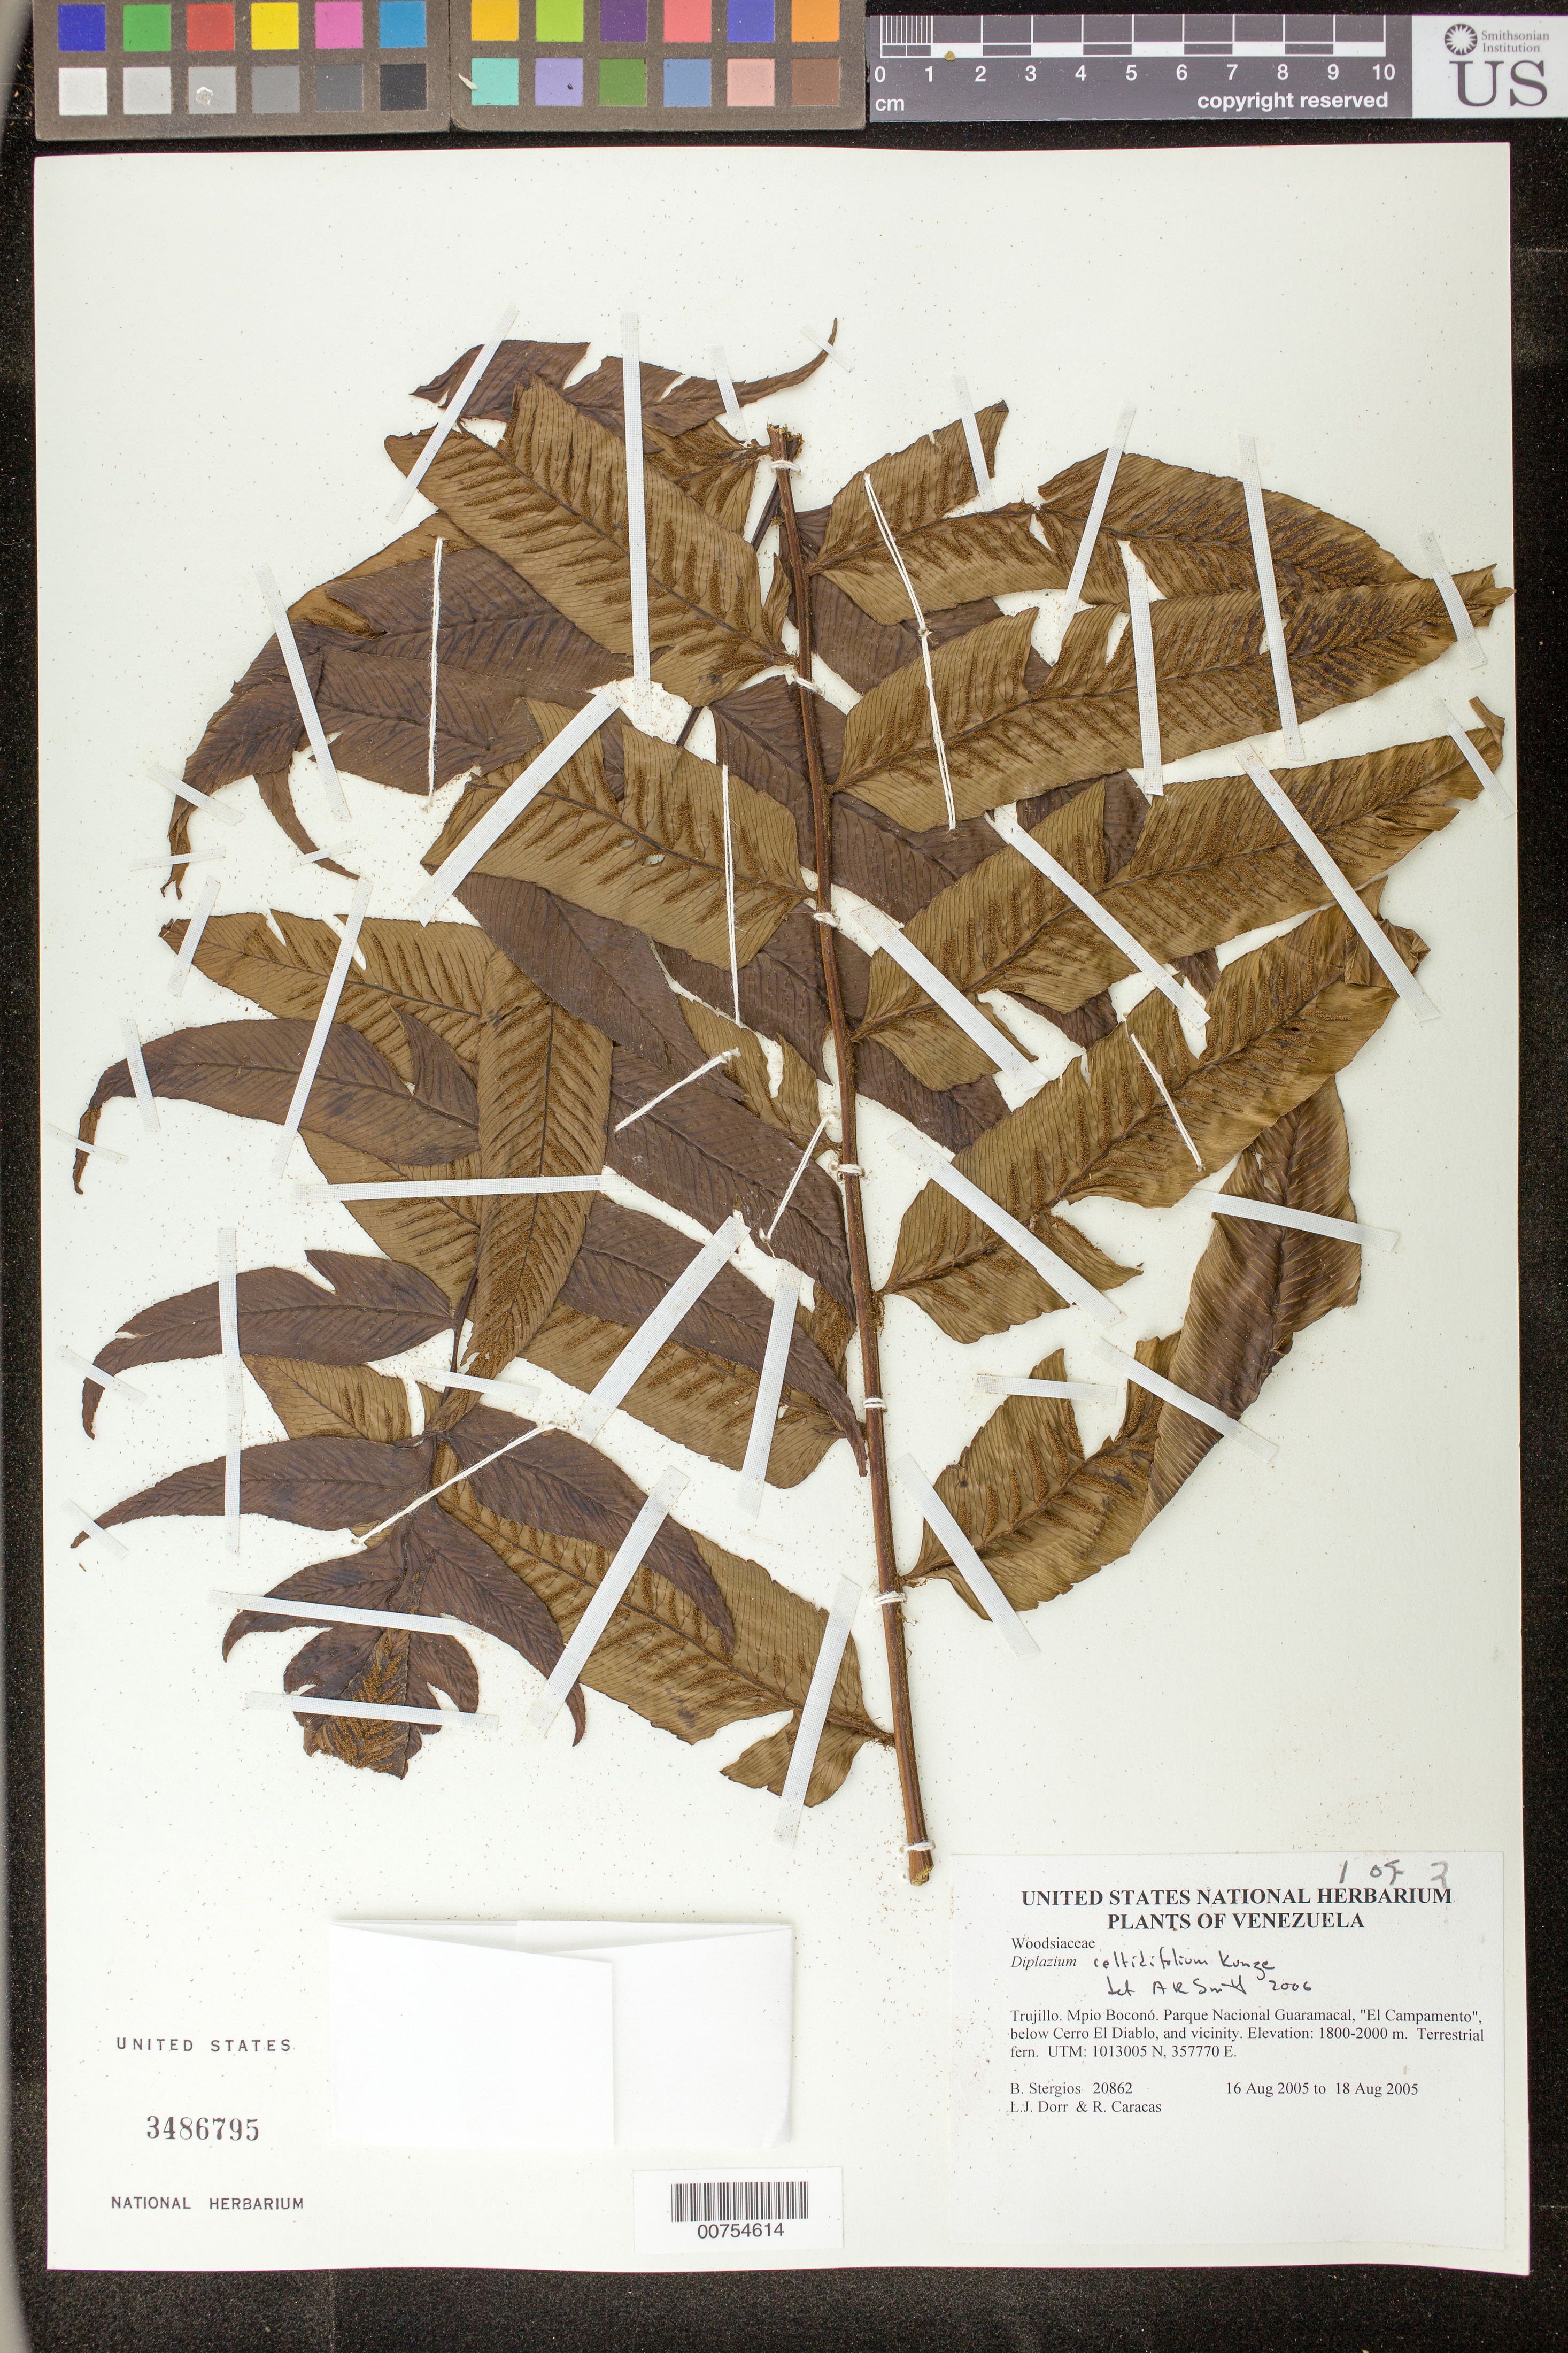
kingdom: Plantae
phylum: Tracheophyta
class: Polypodiopsida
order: Polypodiales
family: Athyriaceae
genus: Diplazium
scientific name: Diplazium celtidifolium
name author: Kunze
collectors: B. G. Stergios, L. J. Dorr & R. Caracas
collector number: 20862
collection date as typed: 16 Aug 2005 to 18 Aug 2005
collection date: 2005-08-16/2005-08-18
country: Venezuela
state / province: Trujillo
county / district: Boconó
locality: Parque Nacional Guaramacal, "El Campamento", below Cerro El Diablo, and vicinity.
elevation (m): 1800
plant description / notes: PORT, US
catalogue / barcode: US 3486795